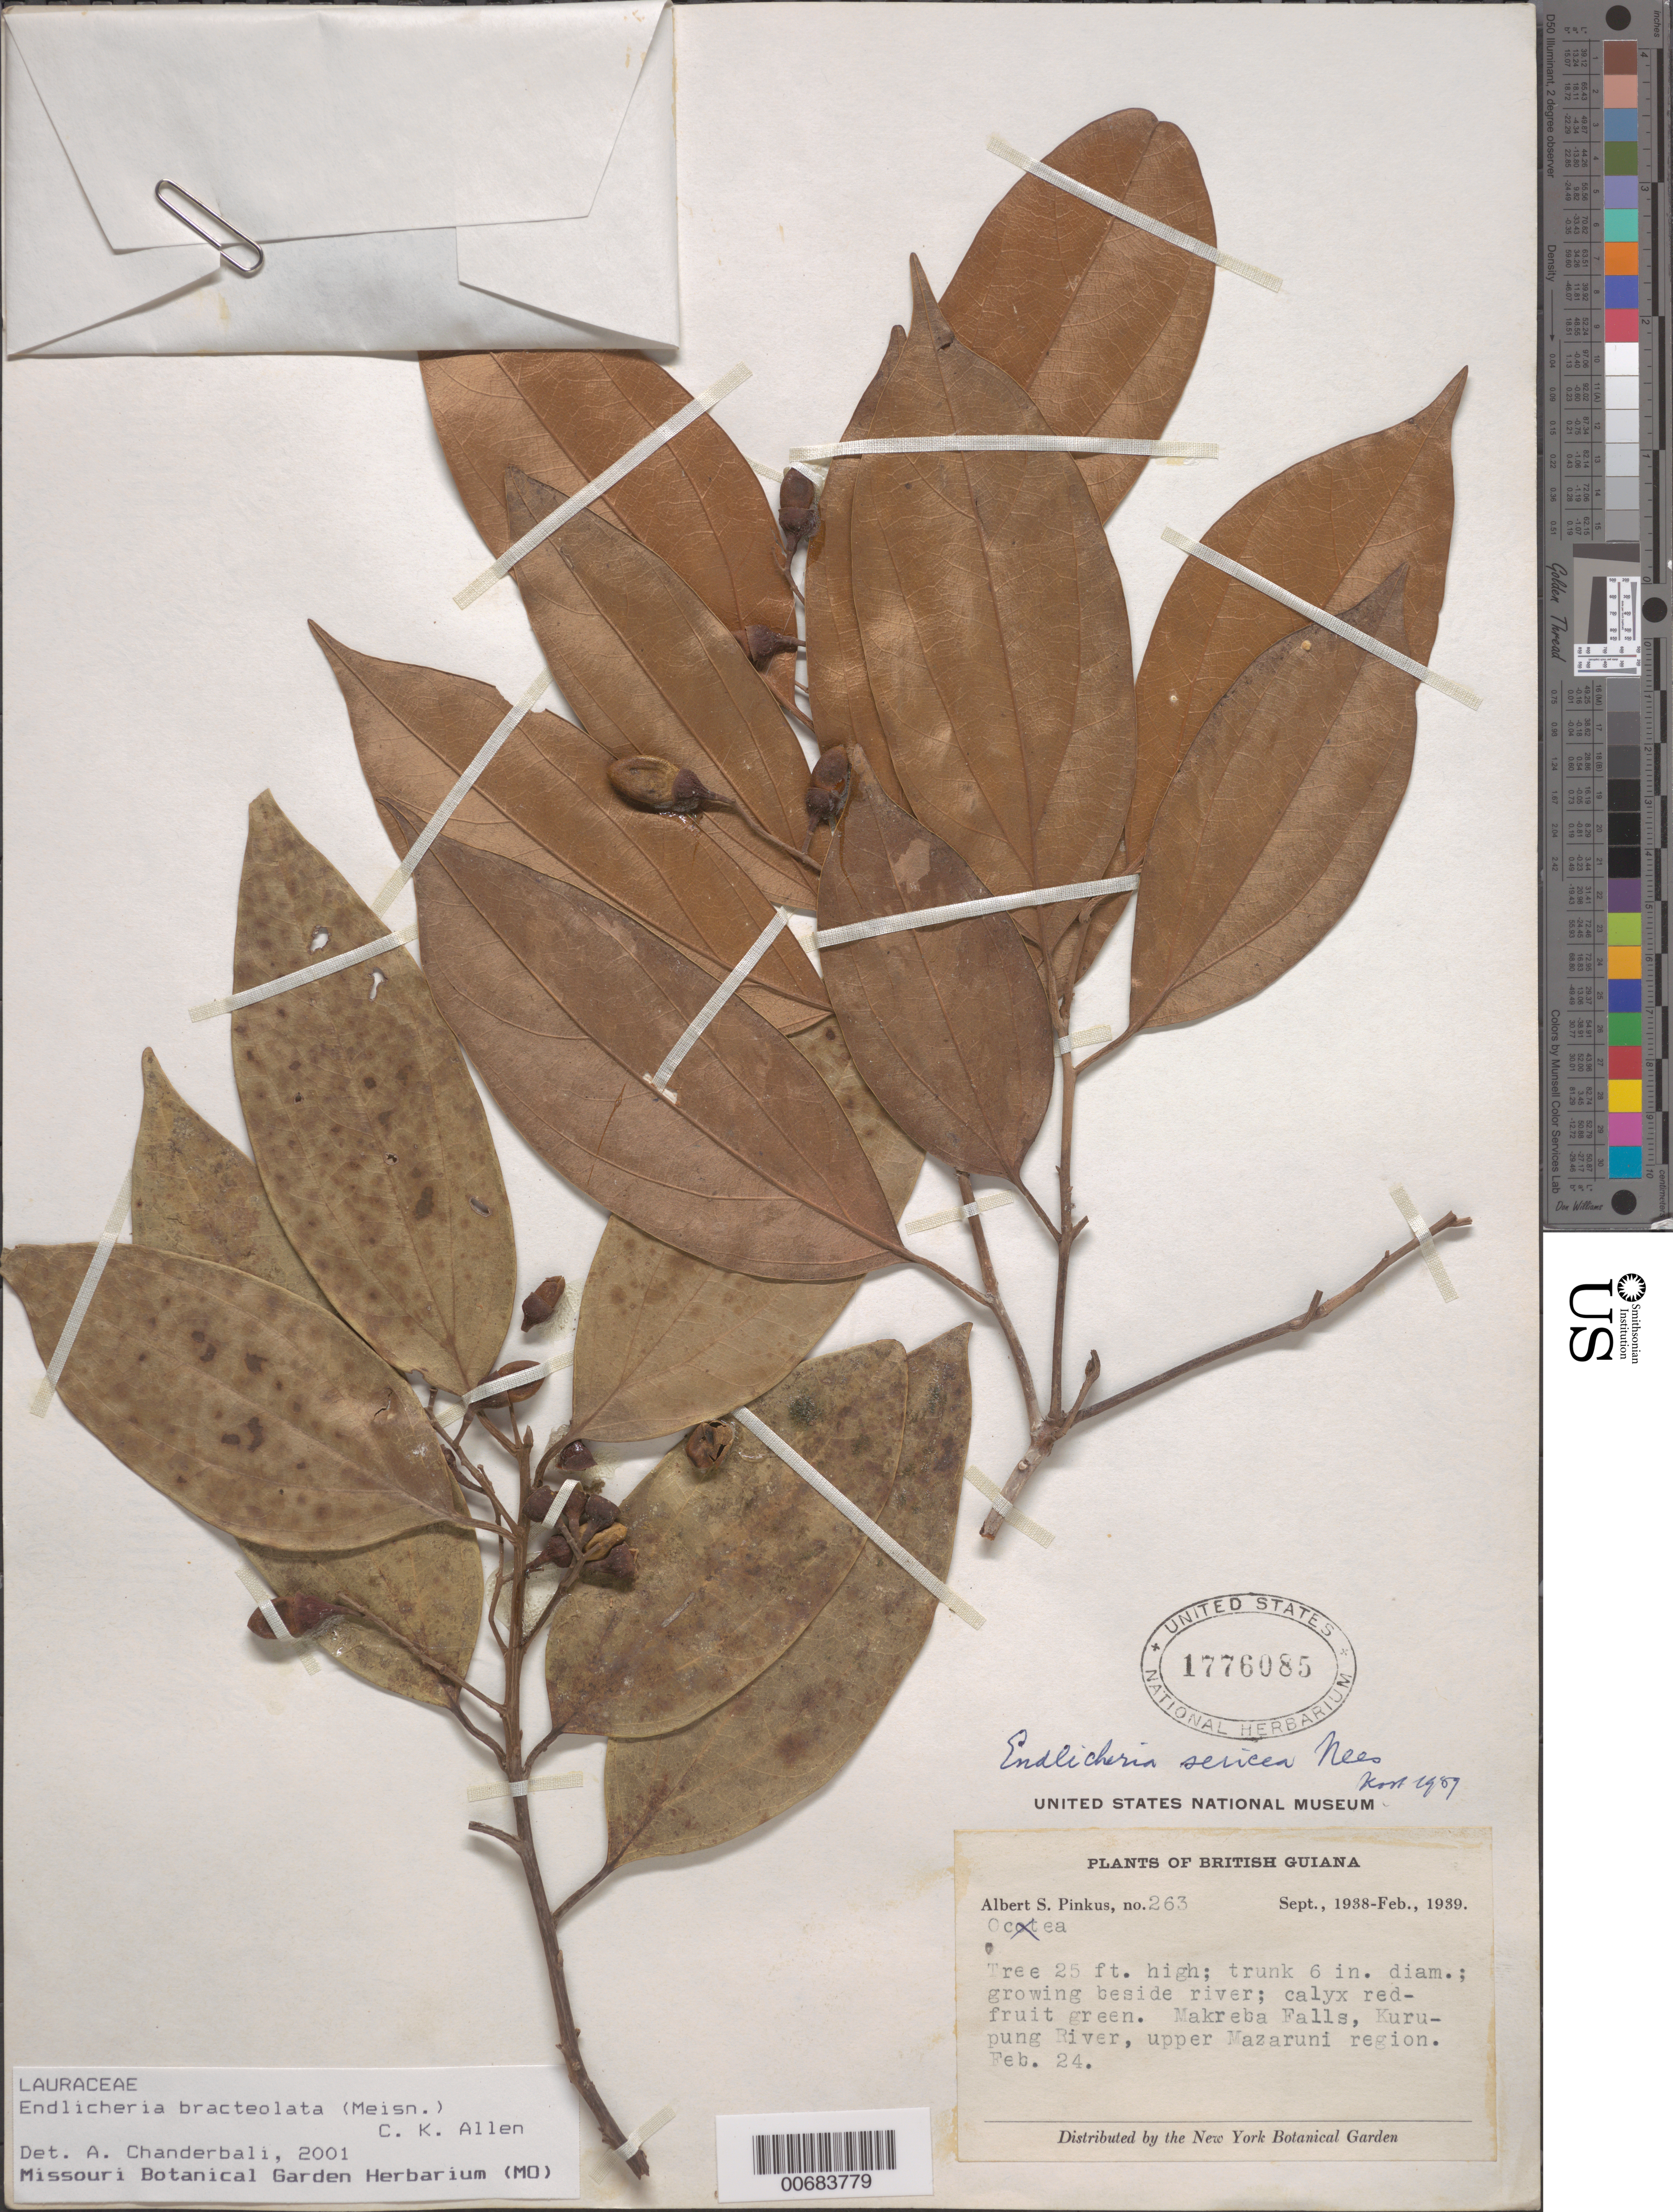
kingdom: Plantae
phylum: Tracheophyta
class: Magnoliopsida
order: Laurales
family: Lauraceae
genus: Endlicheria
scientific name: Endlicheria bracteolata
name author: (Meisn.) C.K. Allen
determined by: Chanderbali, Andre Shashi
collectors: A. Pinkus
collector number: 263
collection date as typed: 24-Feb-39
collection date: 1939-02-24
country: Guyana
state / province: Cuyuni-Mazaruni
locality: Makreba Falls, Kurupung R., upper Mazaruni Dist.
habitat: Beside river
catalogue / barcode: US 1776085